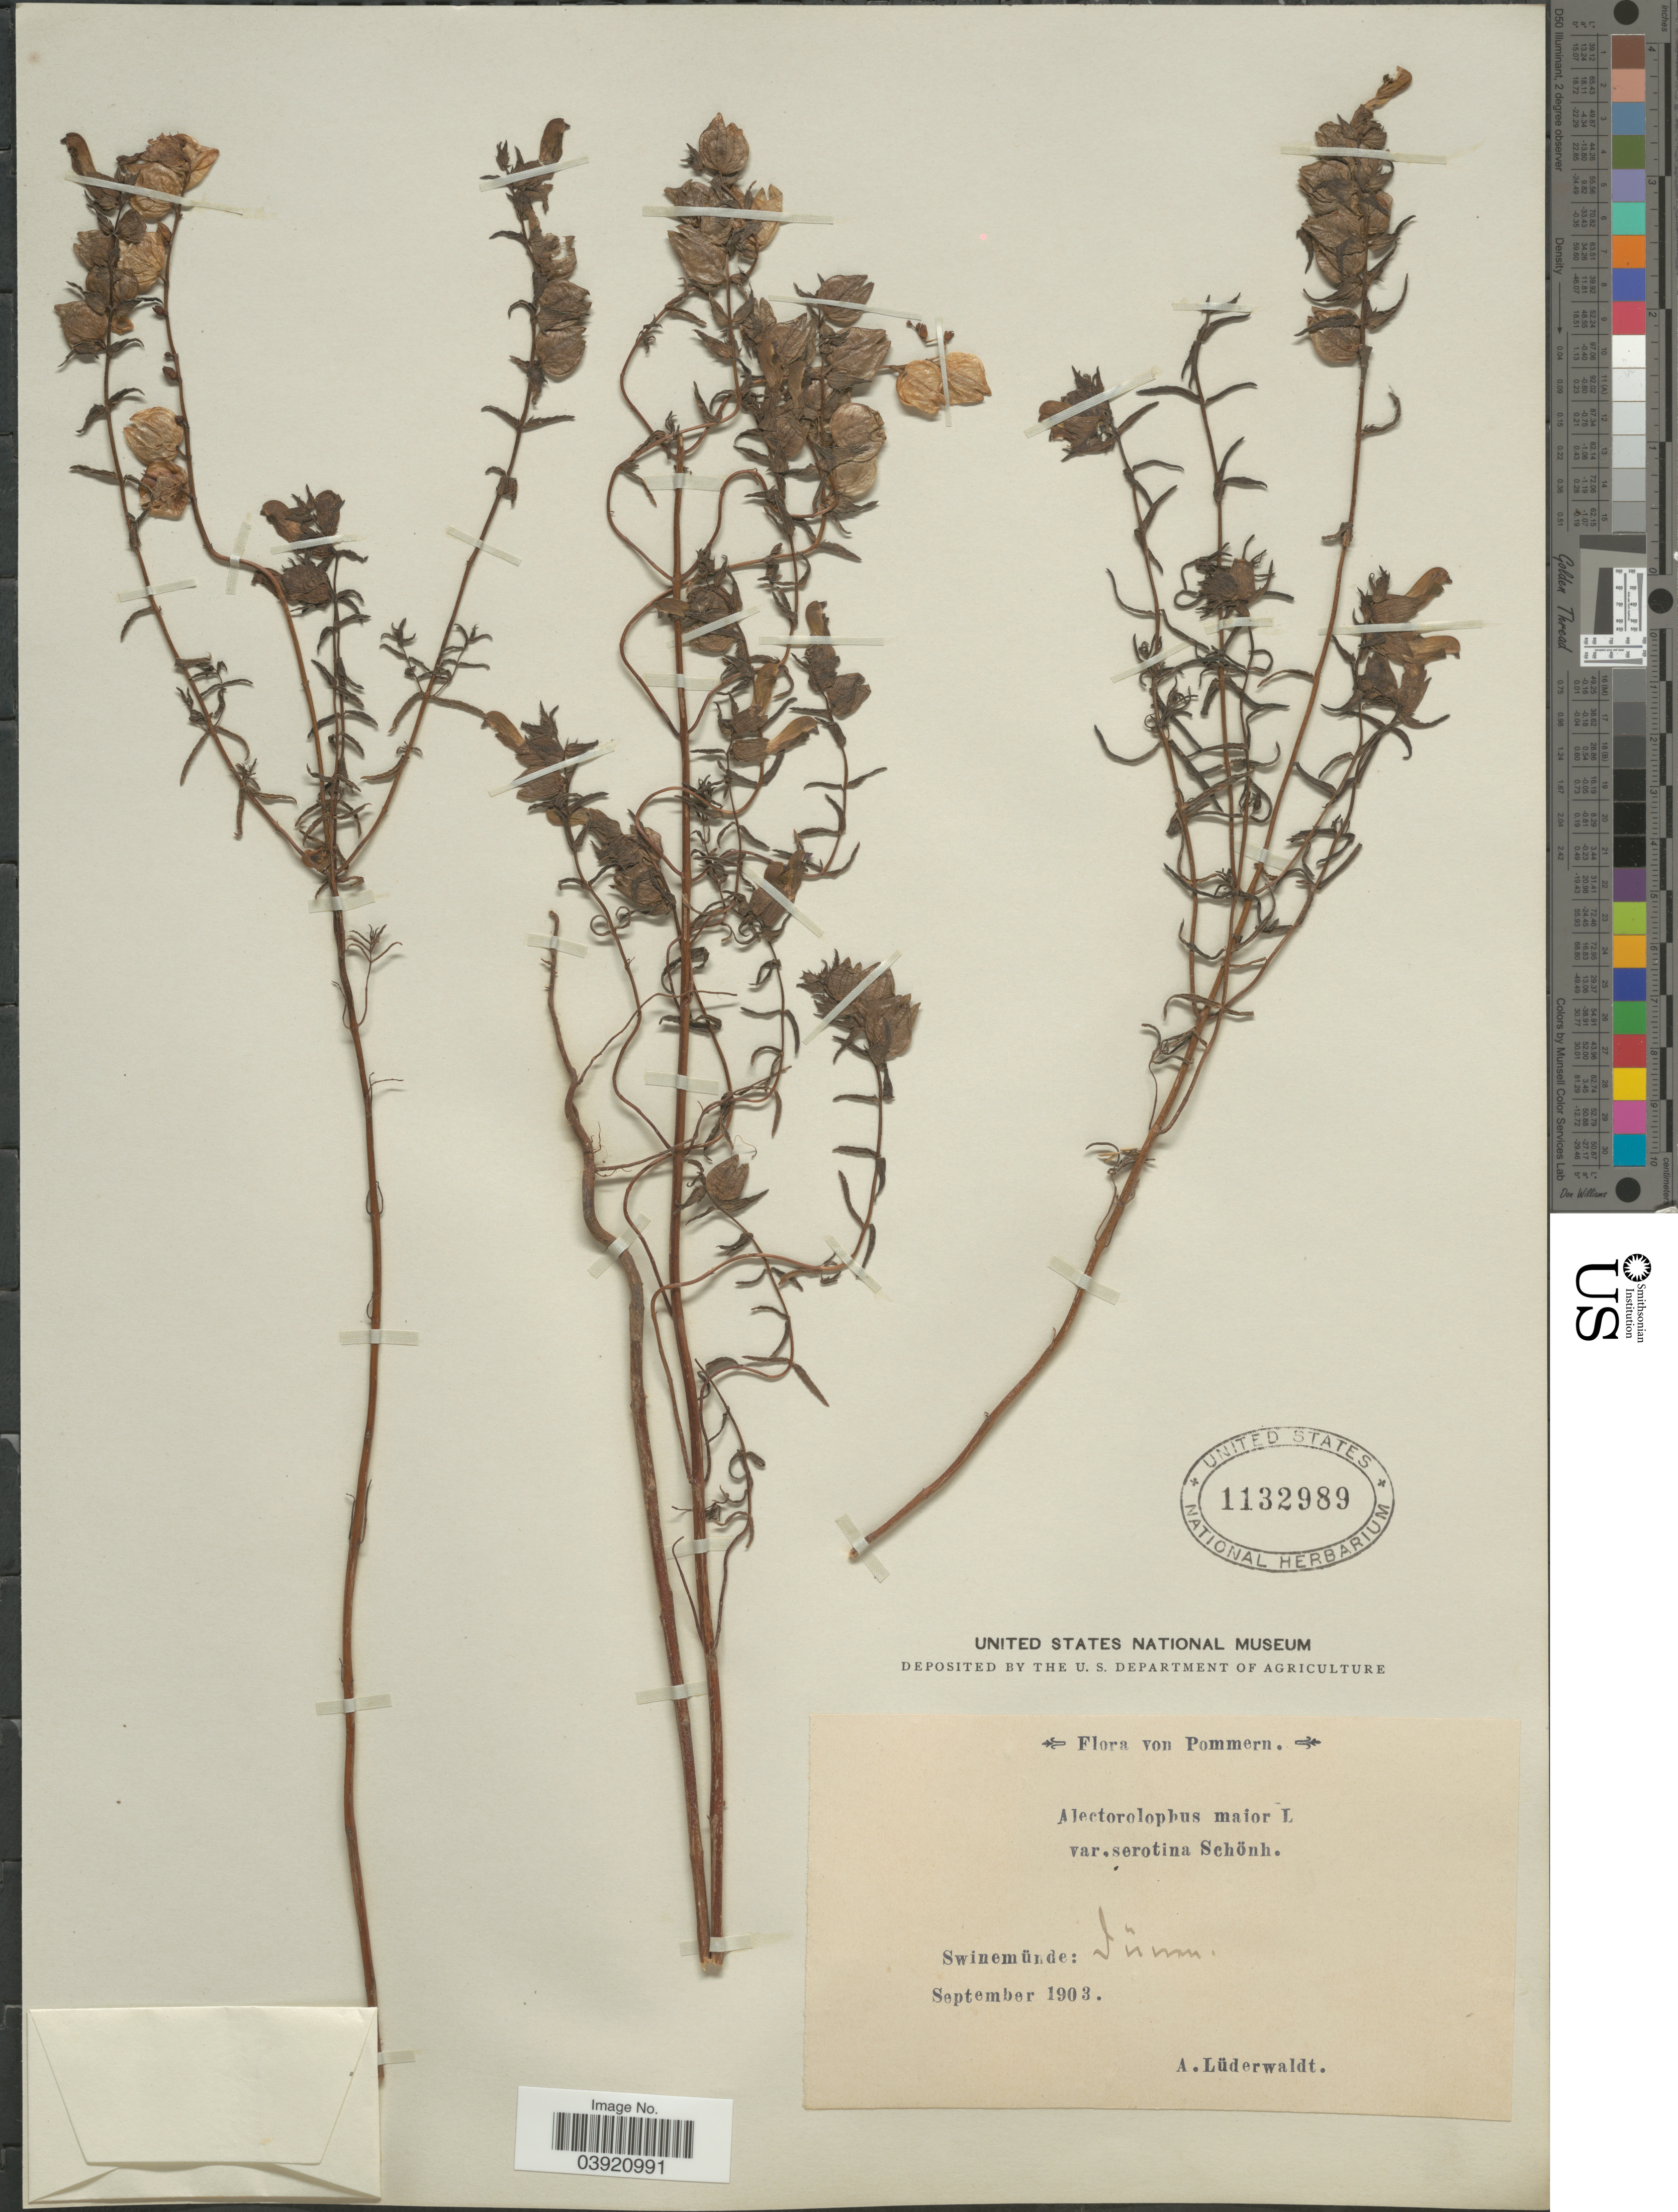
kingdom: Plantae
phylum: Tracheophyta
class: Magnoliopsida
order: Lamiales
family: Orobanchaceae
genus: Rhinanthus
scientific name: Rhinanthus major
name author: L.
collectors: A. Lüderwaldt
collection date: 1903-09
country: Poland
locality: Pommern. Swinemünde: Jũmn [interpreted].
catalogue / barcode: US 1132989